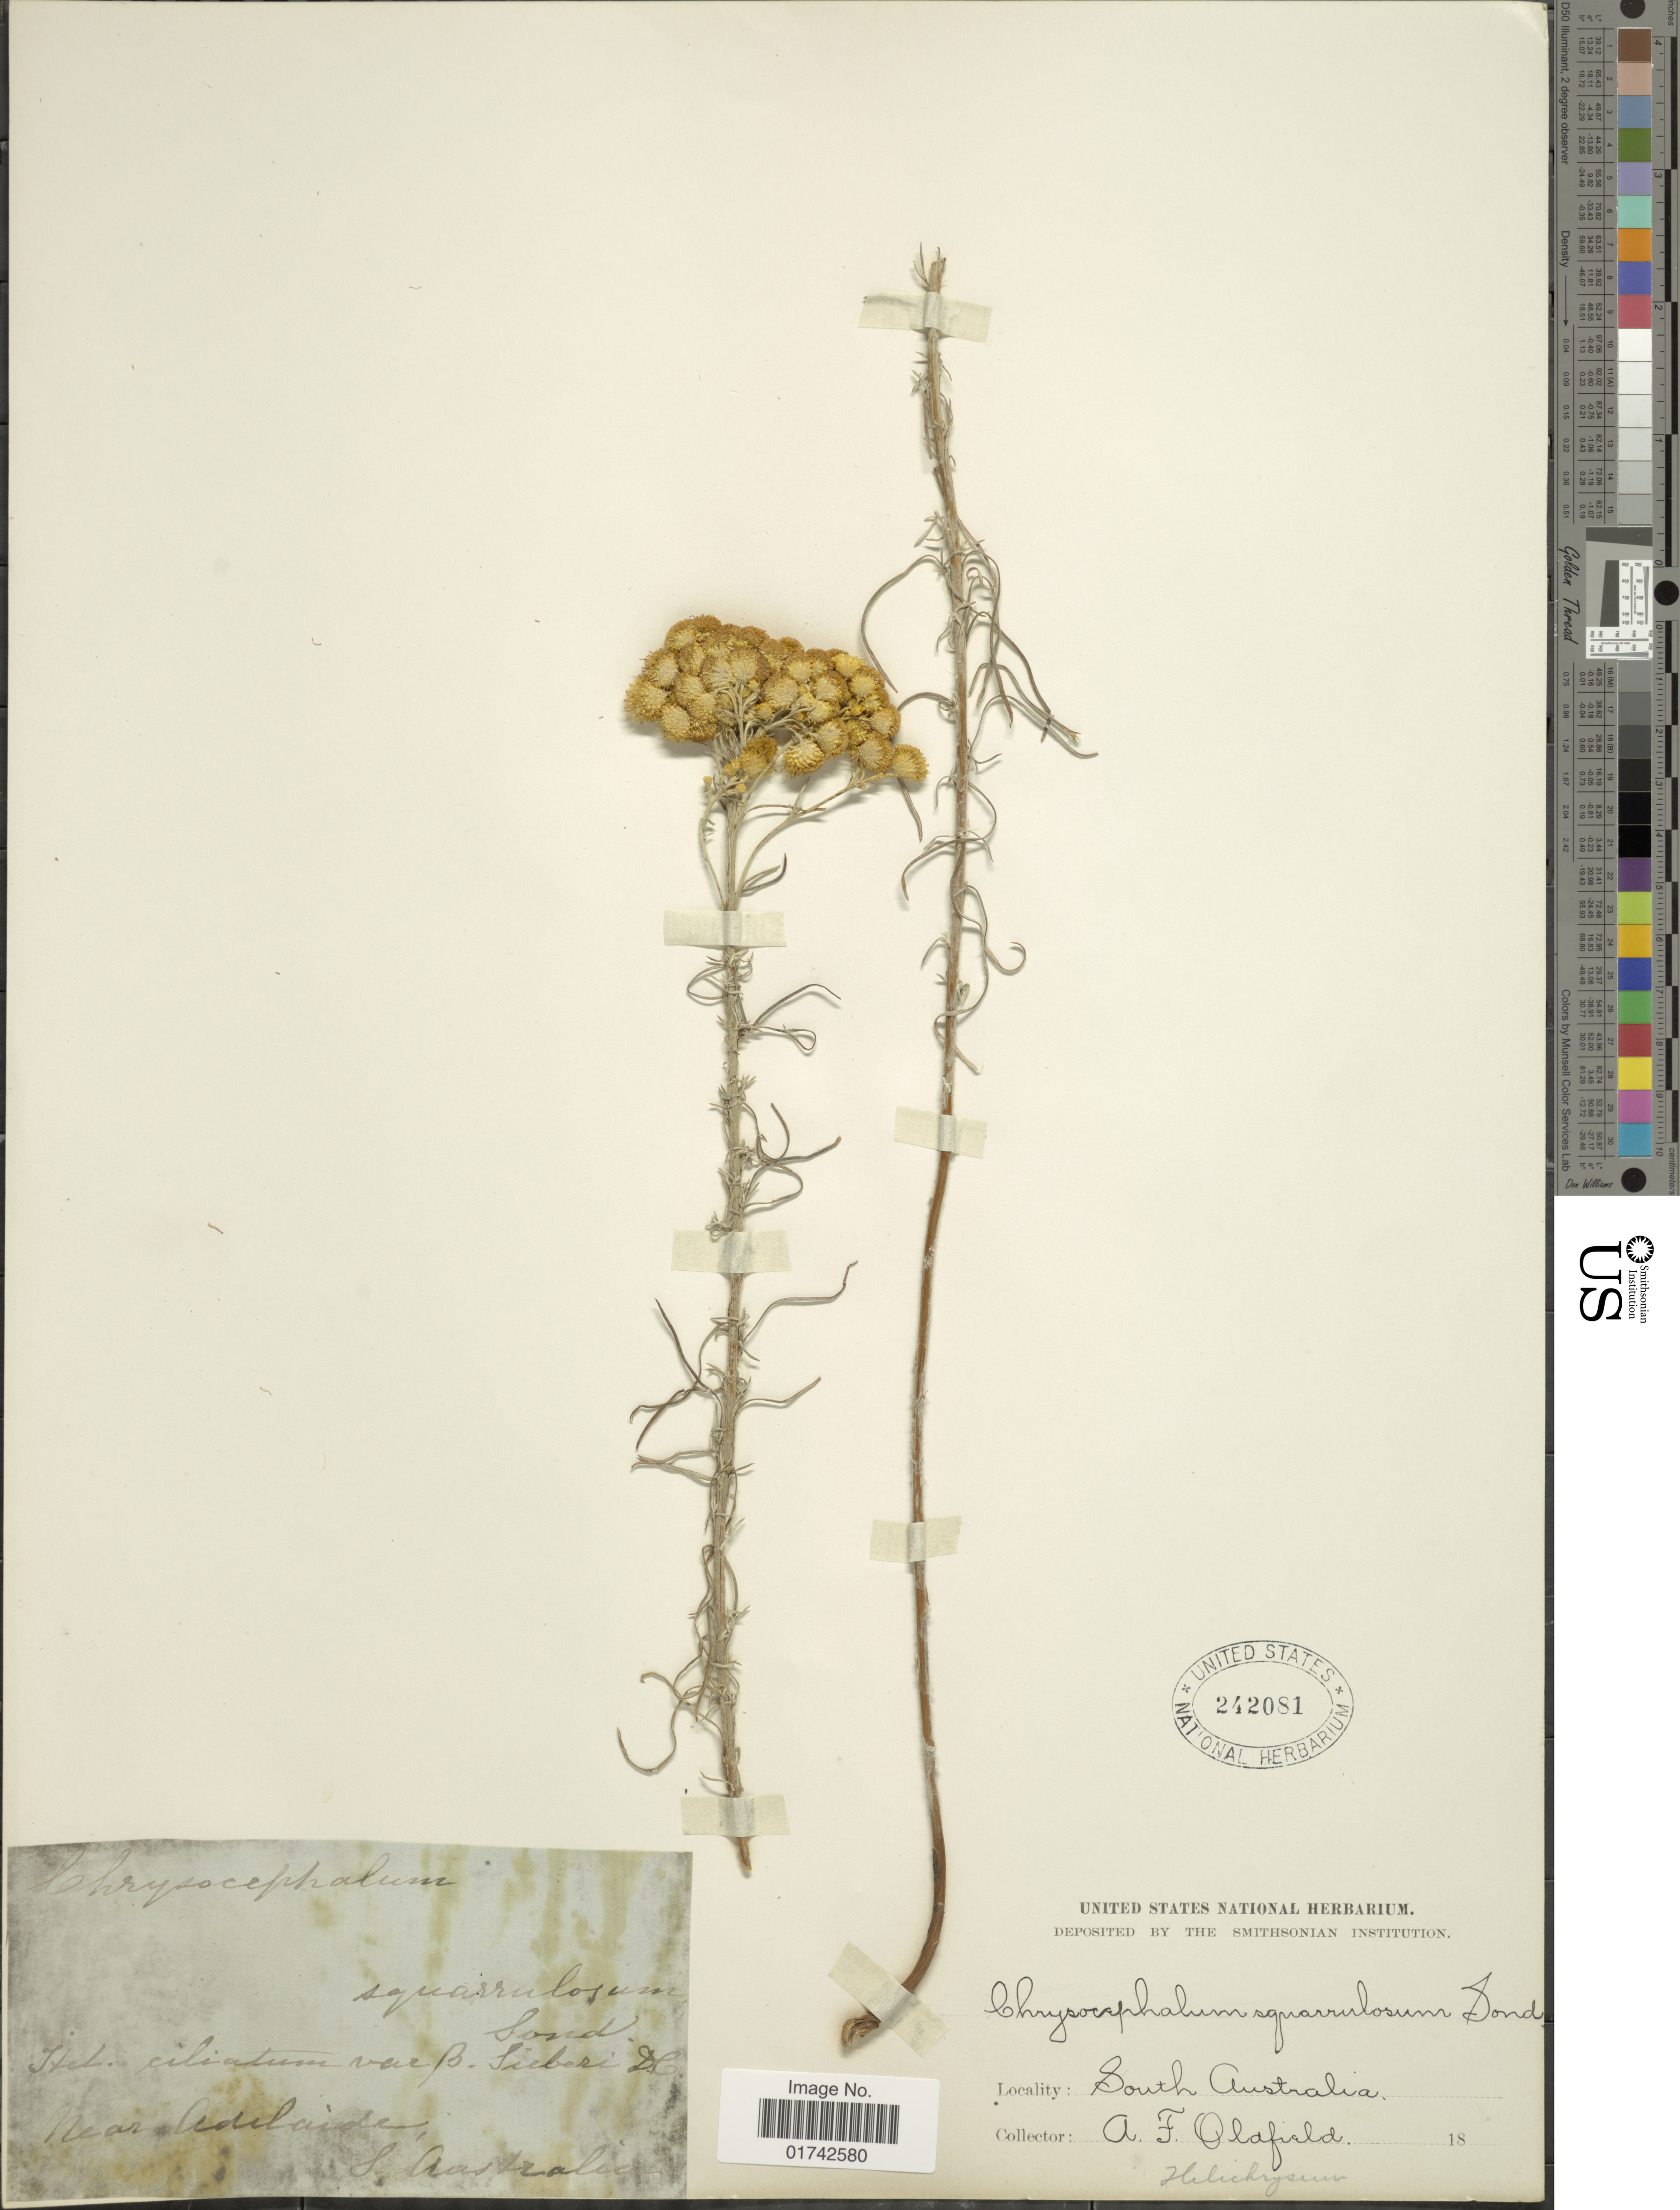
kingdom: Plantae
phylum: Tracheophyta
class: Magnoliopsida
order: Asterales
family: Asteraceae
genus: Helichrysum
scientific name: Helichrysum squarrulosum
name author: DC.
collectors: A. Oldfield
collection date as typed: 18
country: Australia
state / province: South Australia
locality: Near Adelaide. S. Australia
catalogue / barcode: US 242081